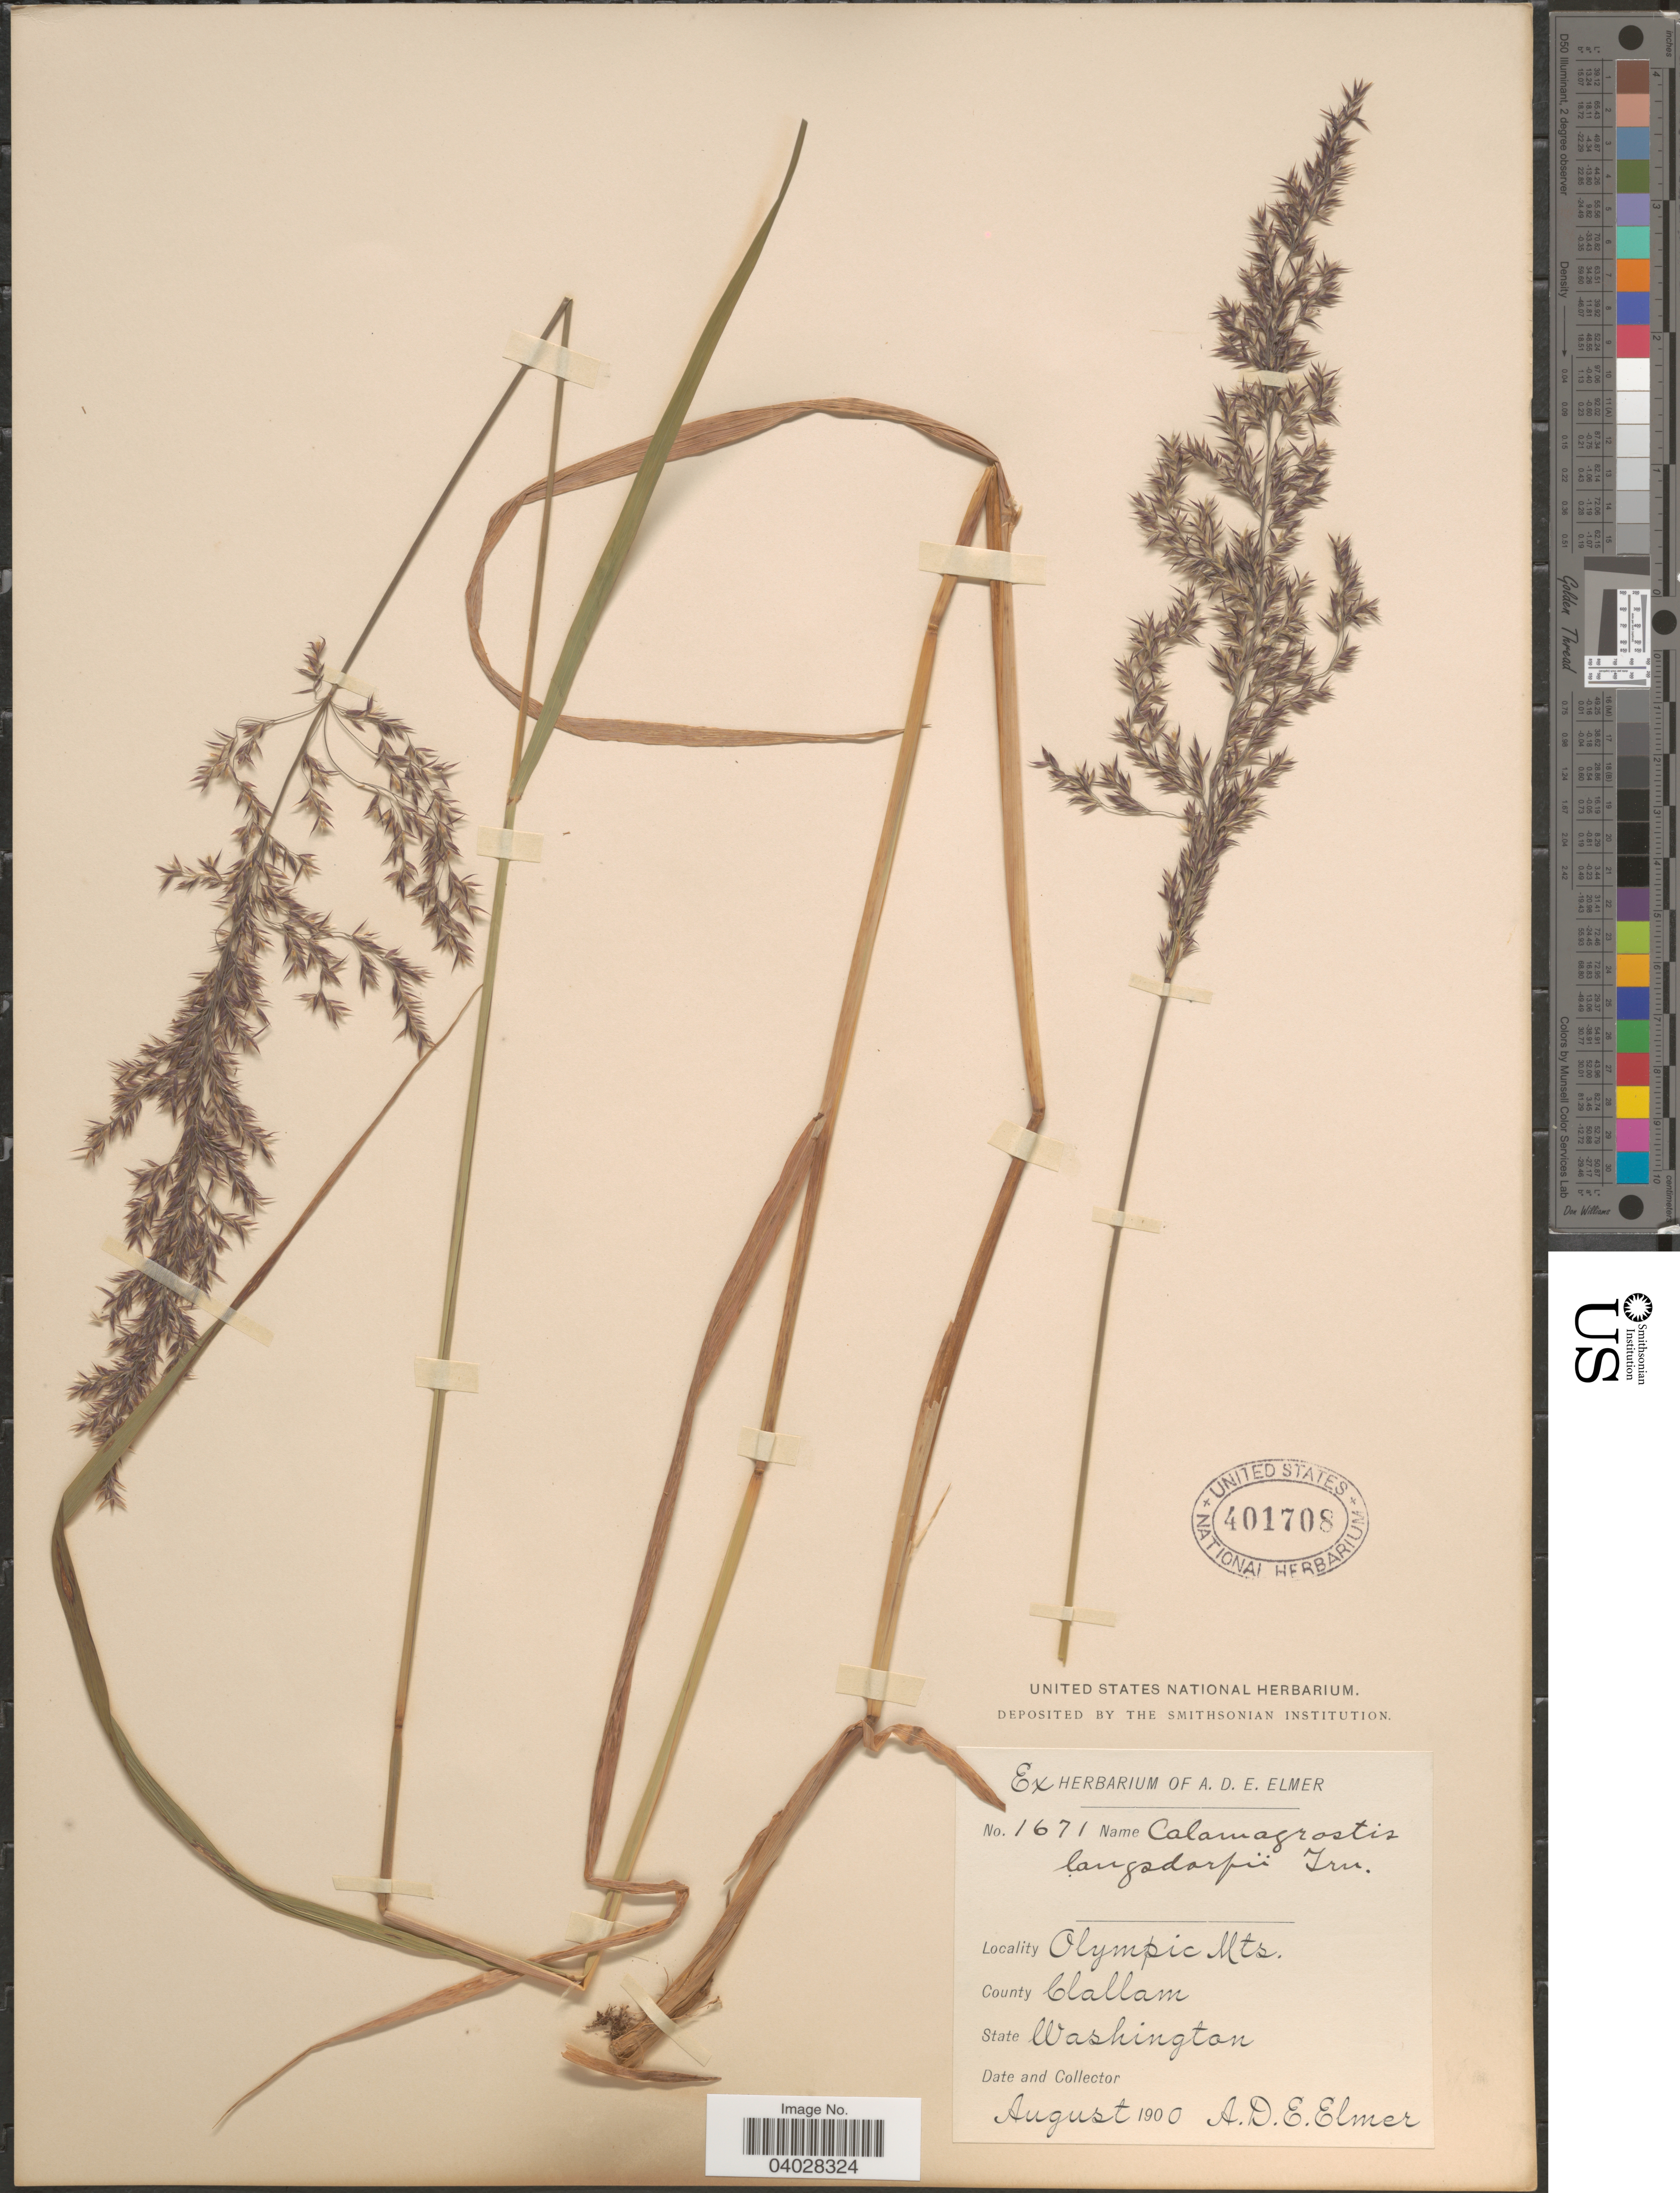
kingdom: Plantae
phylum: Tracheophyta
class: Liliopsida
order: Poales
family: Poaceae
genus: Calamagrostis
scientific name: Calamagrostis canadensis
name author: (Michx.) P. Beauv.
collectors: A. D. E. Elmer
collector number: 1671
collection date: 1900-08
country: United States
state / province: Washington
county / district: Clallam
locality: Olympic Mts. County Clallam.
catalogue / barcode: US 401708